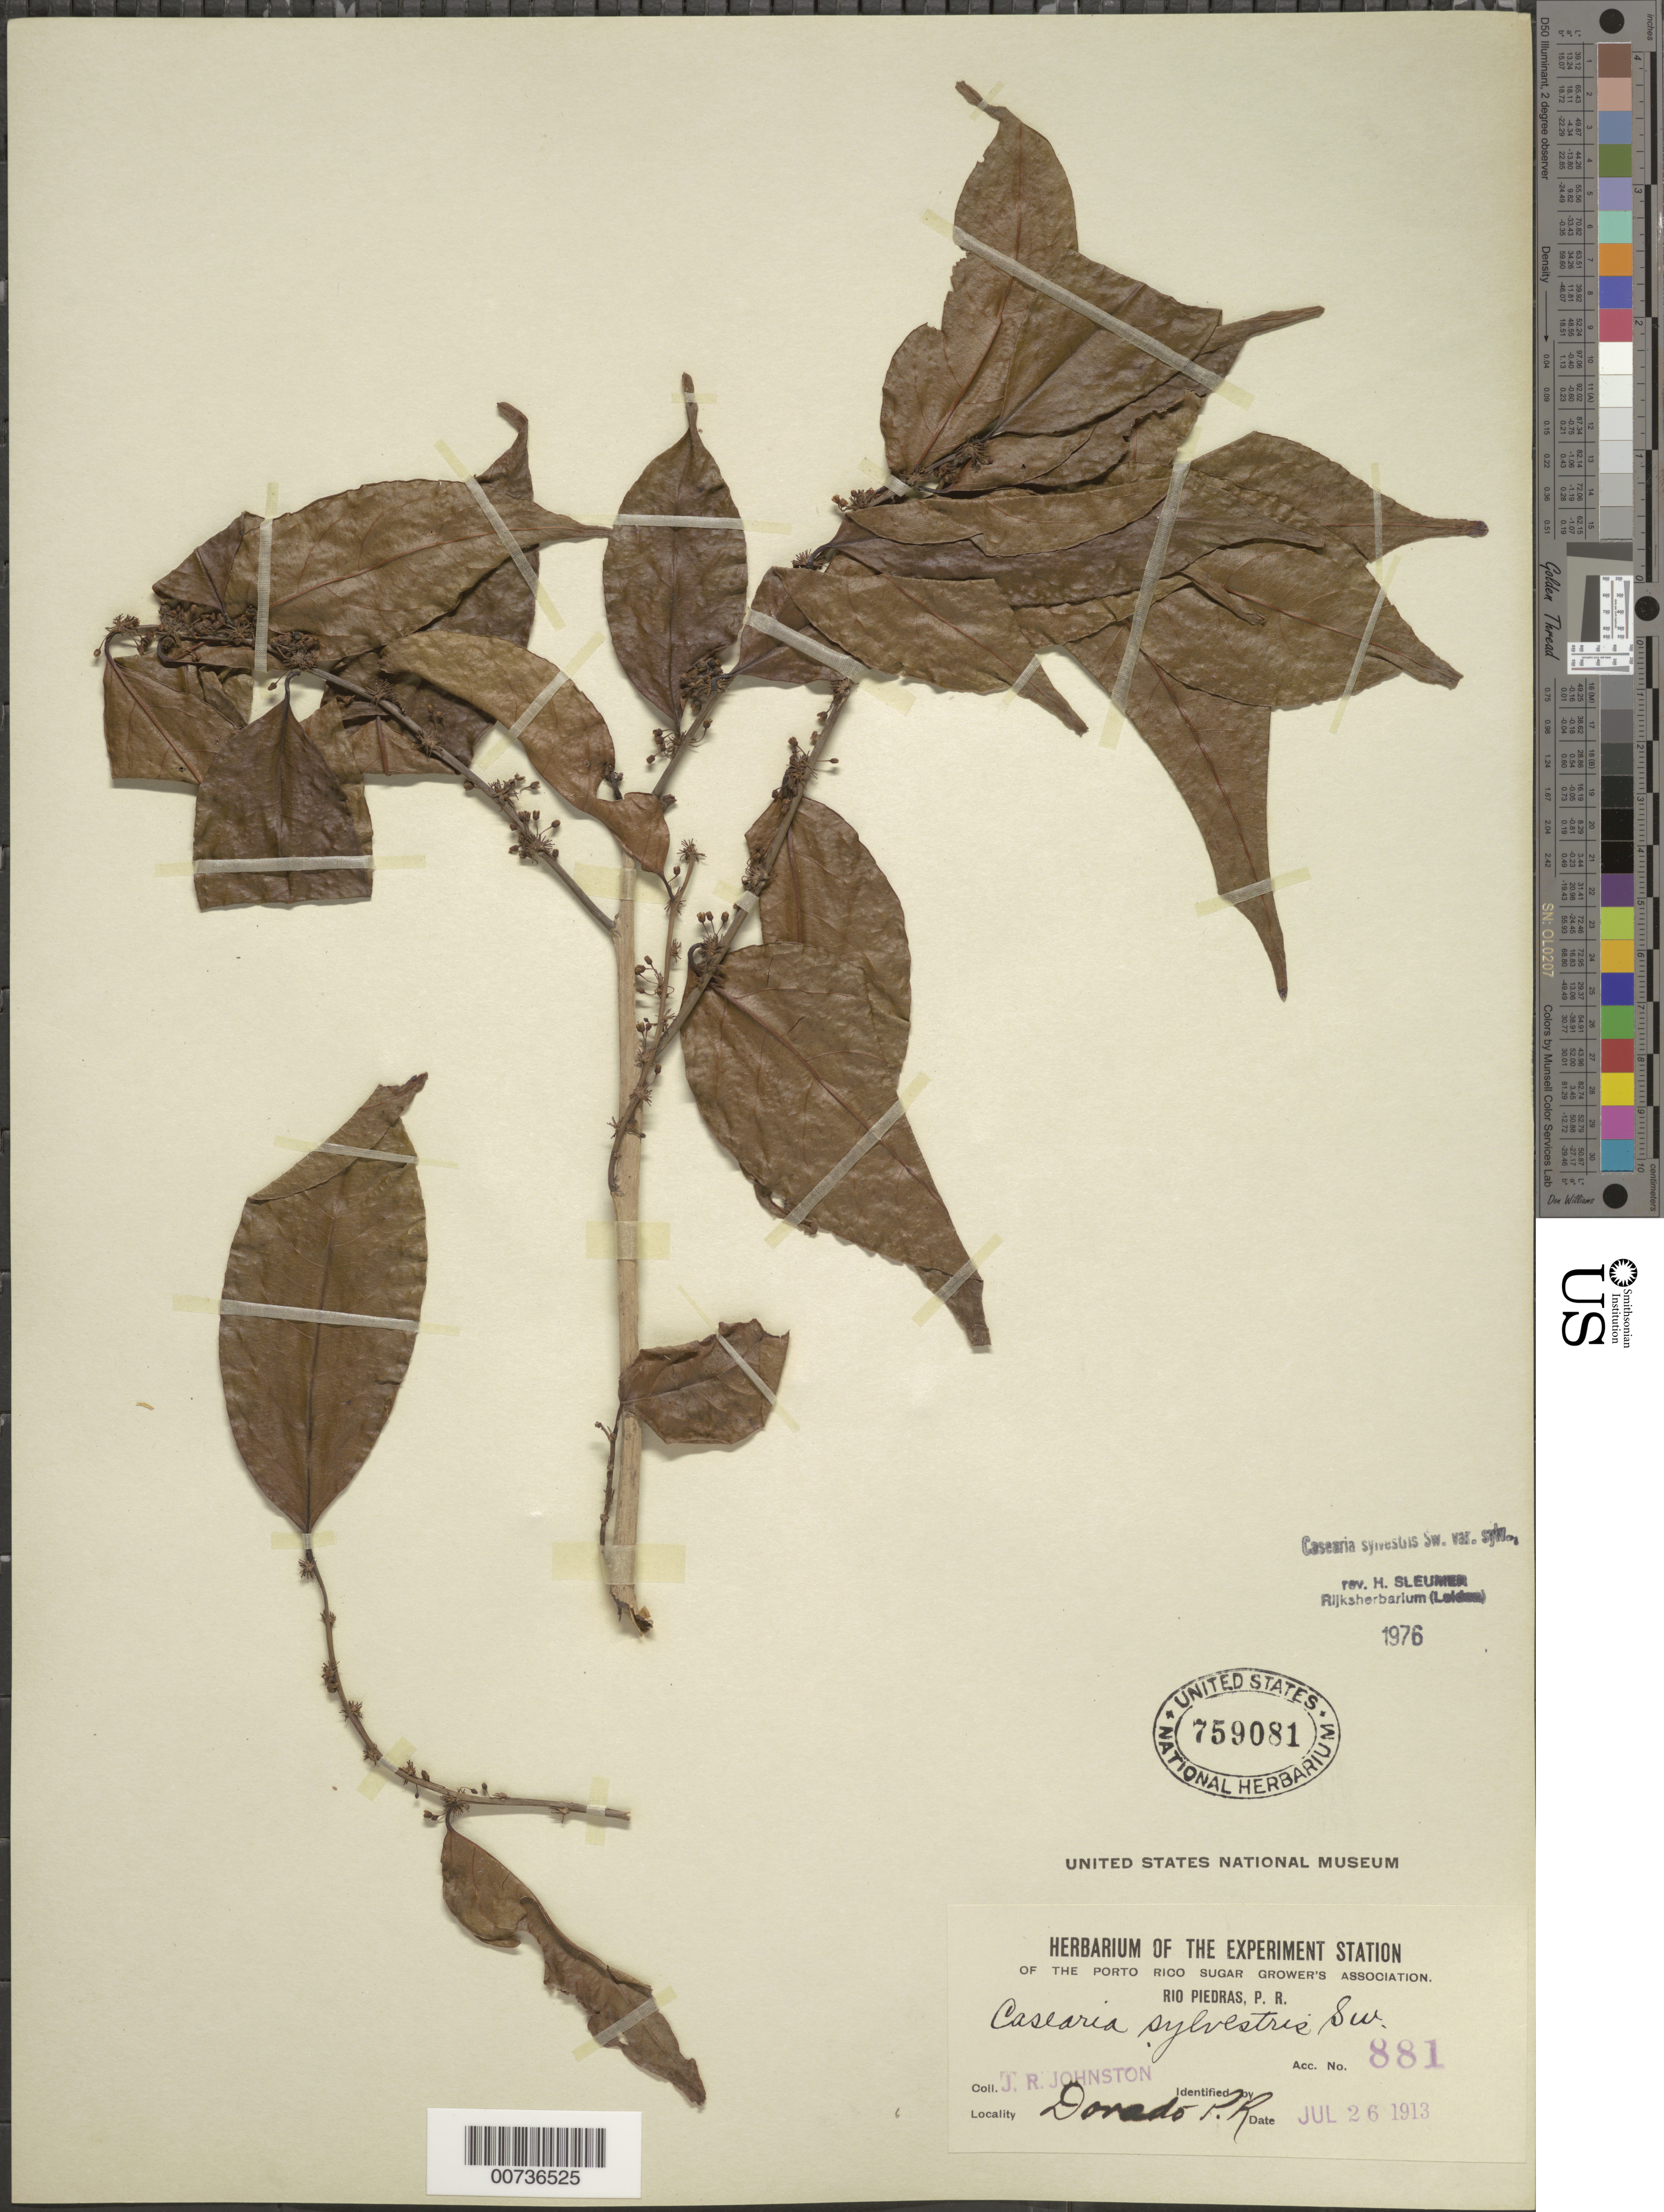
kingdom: Plantae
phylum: Tracheophyta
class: Magnoliopsida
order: Malpighiales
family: Salicaceae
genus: Casearia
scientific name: Casearia sylvestris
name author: Sw.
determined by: Sleumer, H. O.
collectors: J. Johnston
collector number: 881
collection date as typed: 26 Jul 1913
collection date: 1913-07-26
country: Puerto Rico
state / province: Dorado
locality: Dorado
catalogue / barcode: US 759081